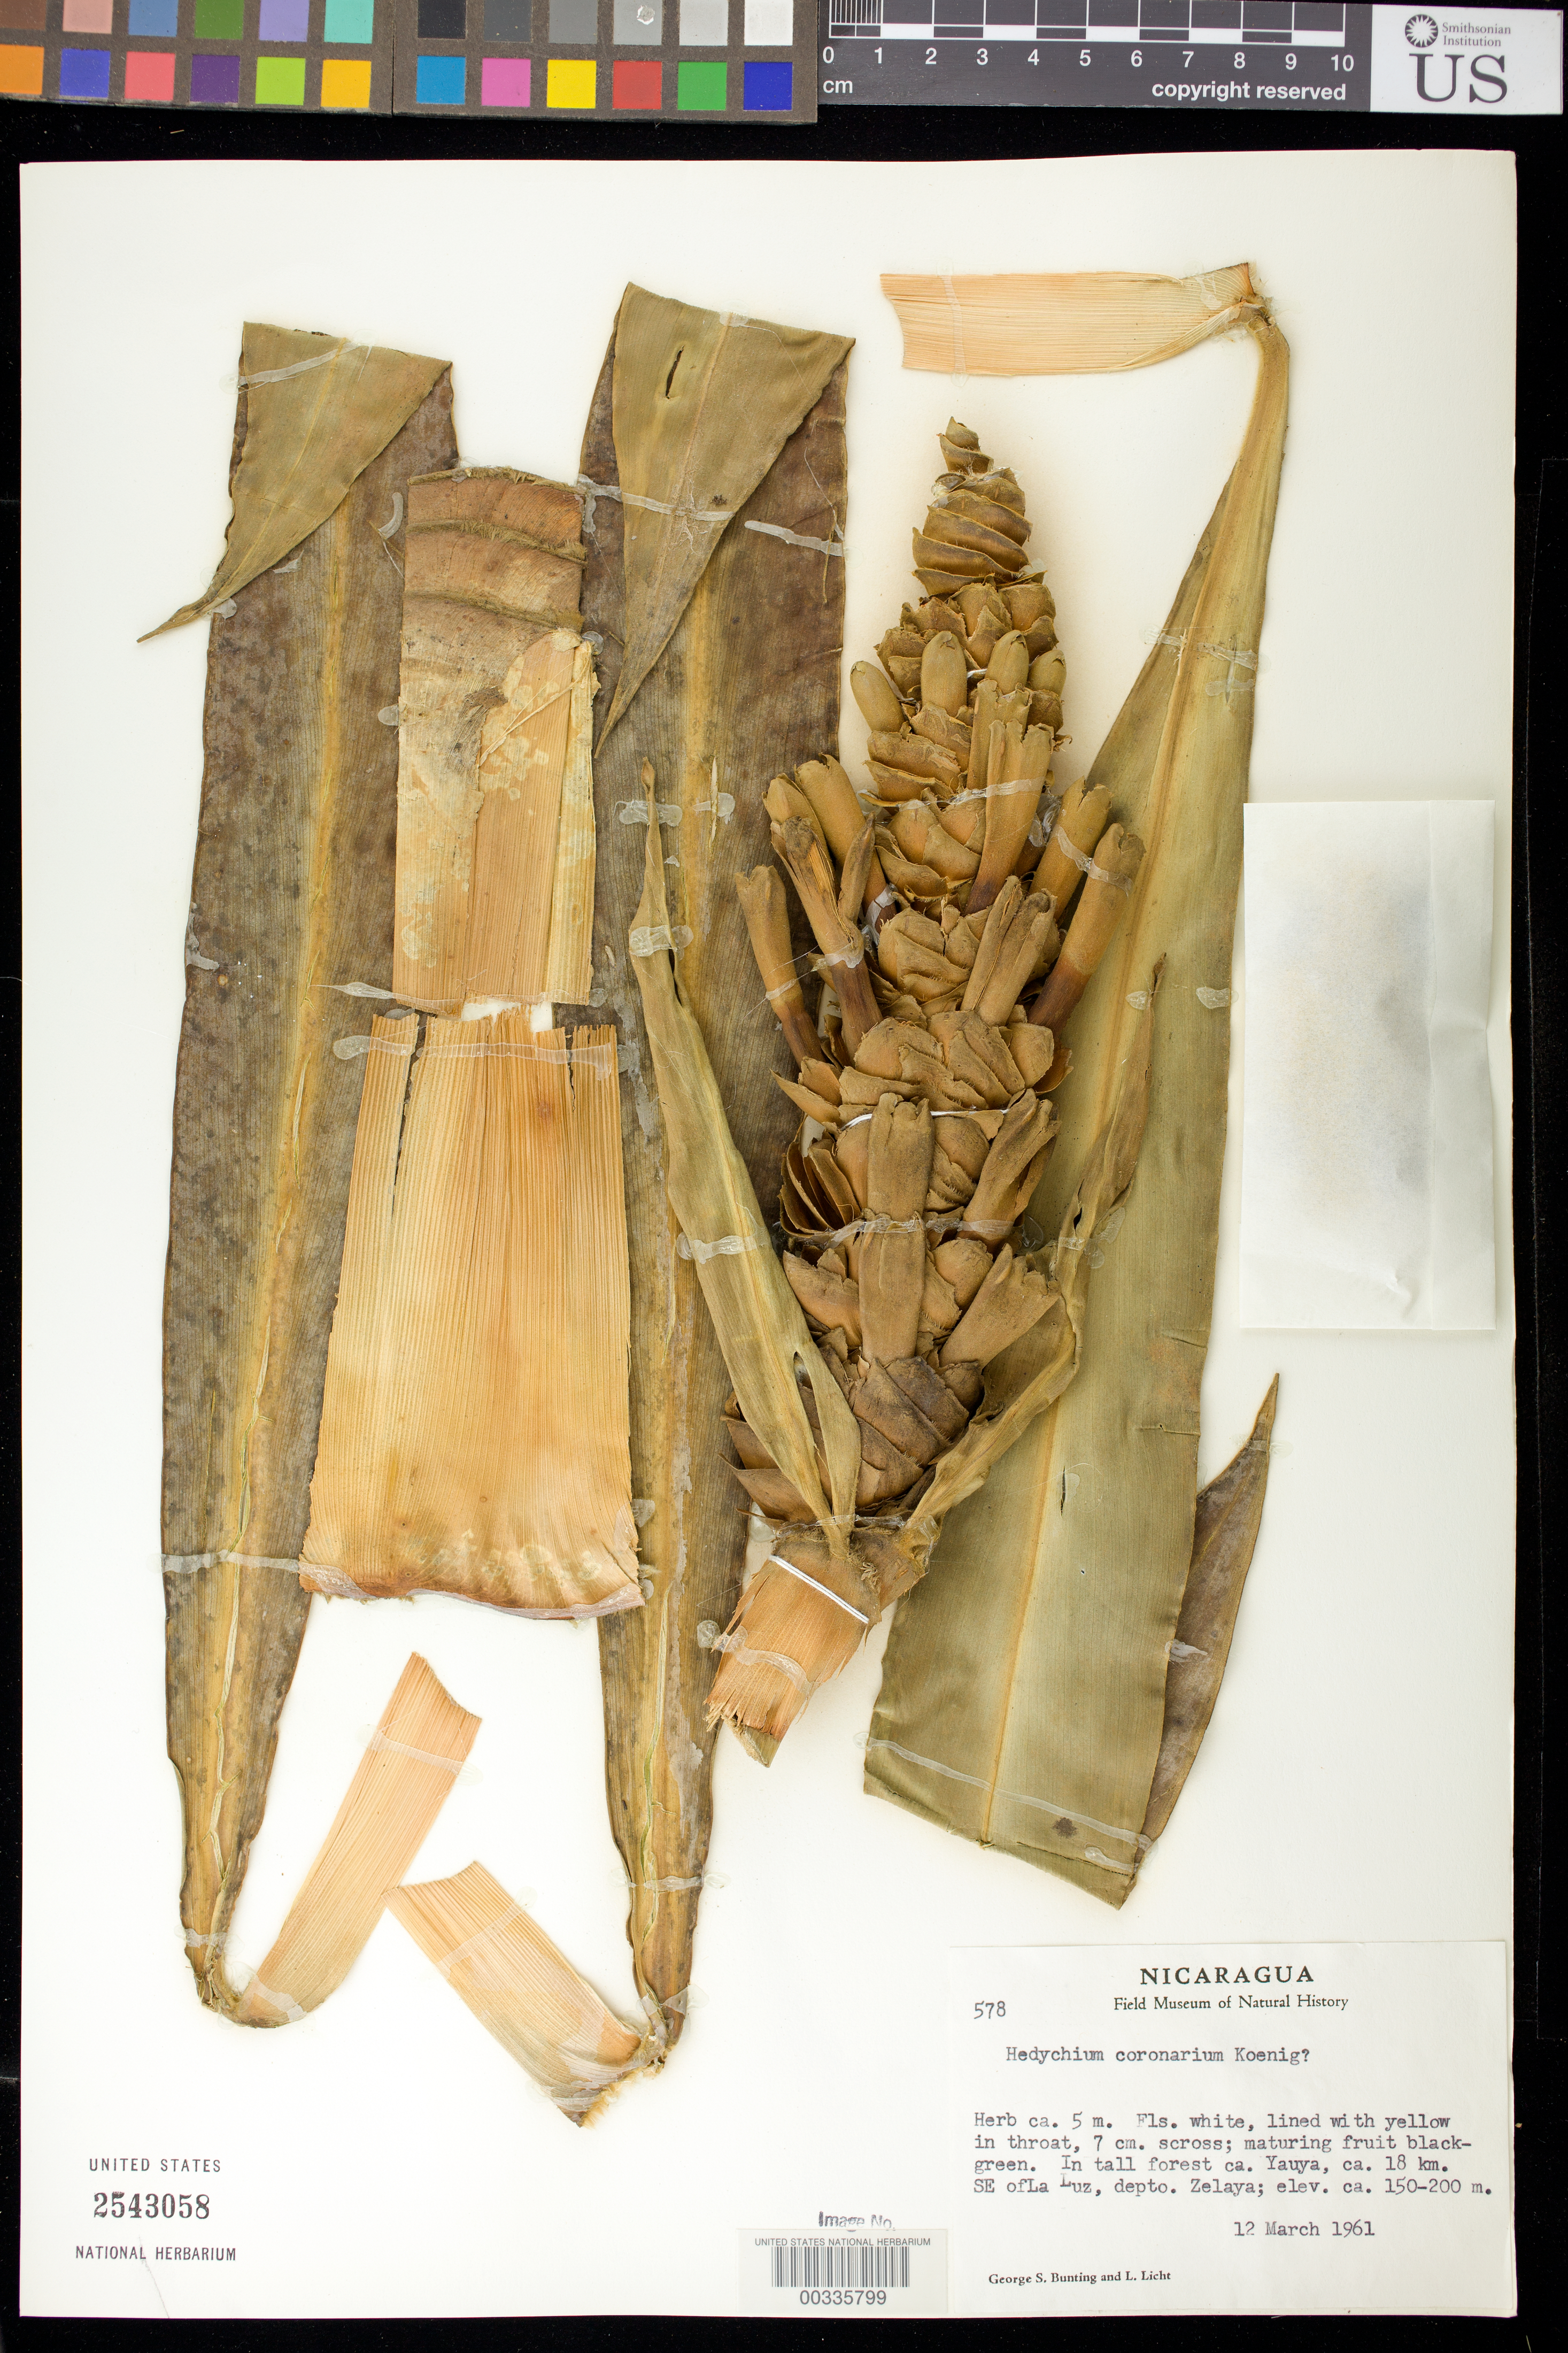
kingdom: Plantae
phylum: Tracheophyta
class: Liliopsida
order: Zingiberales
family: Zingiberaceae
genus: Hedychium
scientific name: Hedychium coronarium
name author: J. Koenig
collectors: G. S. Bunting & L. Licht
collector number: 578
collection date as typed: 12 Mar 1961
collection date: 1961-03-12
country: Nicaragua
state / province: Atlántico Norte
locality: In tall forest ca. yauya, ca. 18 km se of la luz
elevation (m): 150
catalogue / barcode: US 2543058